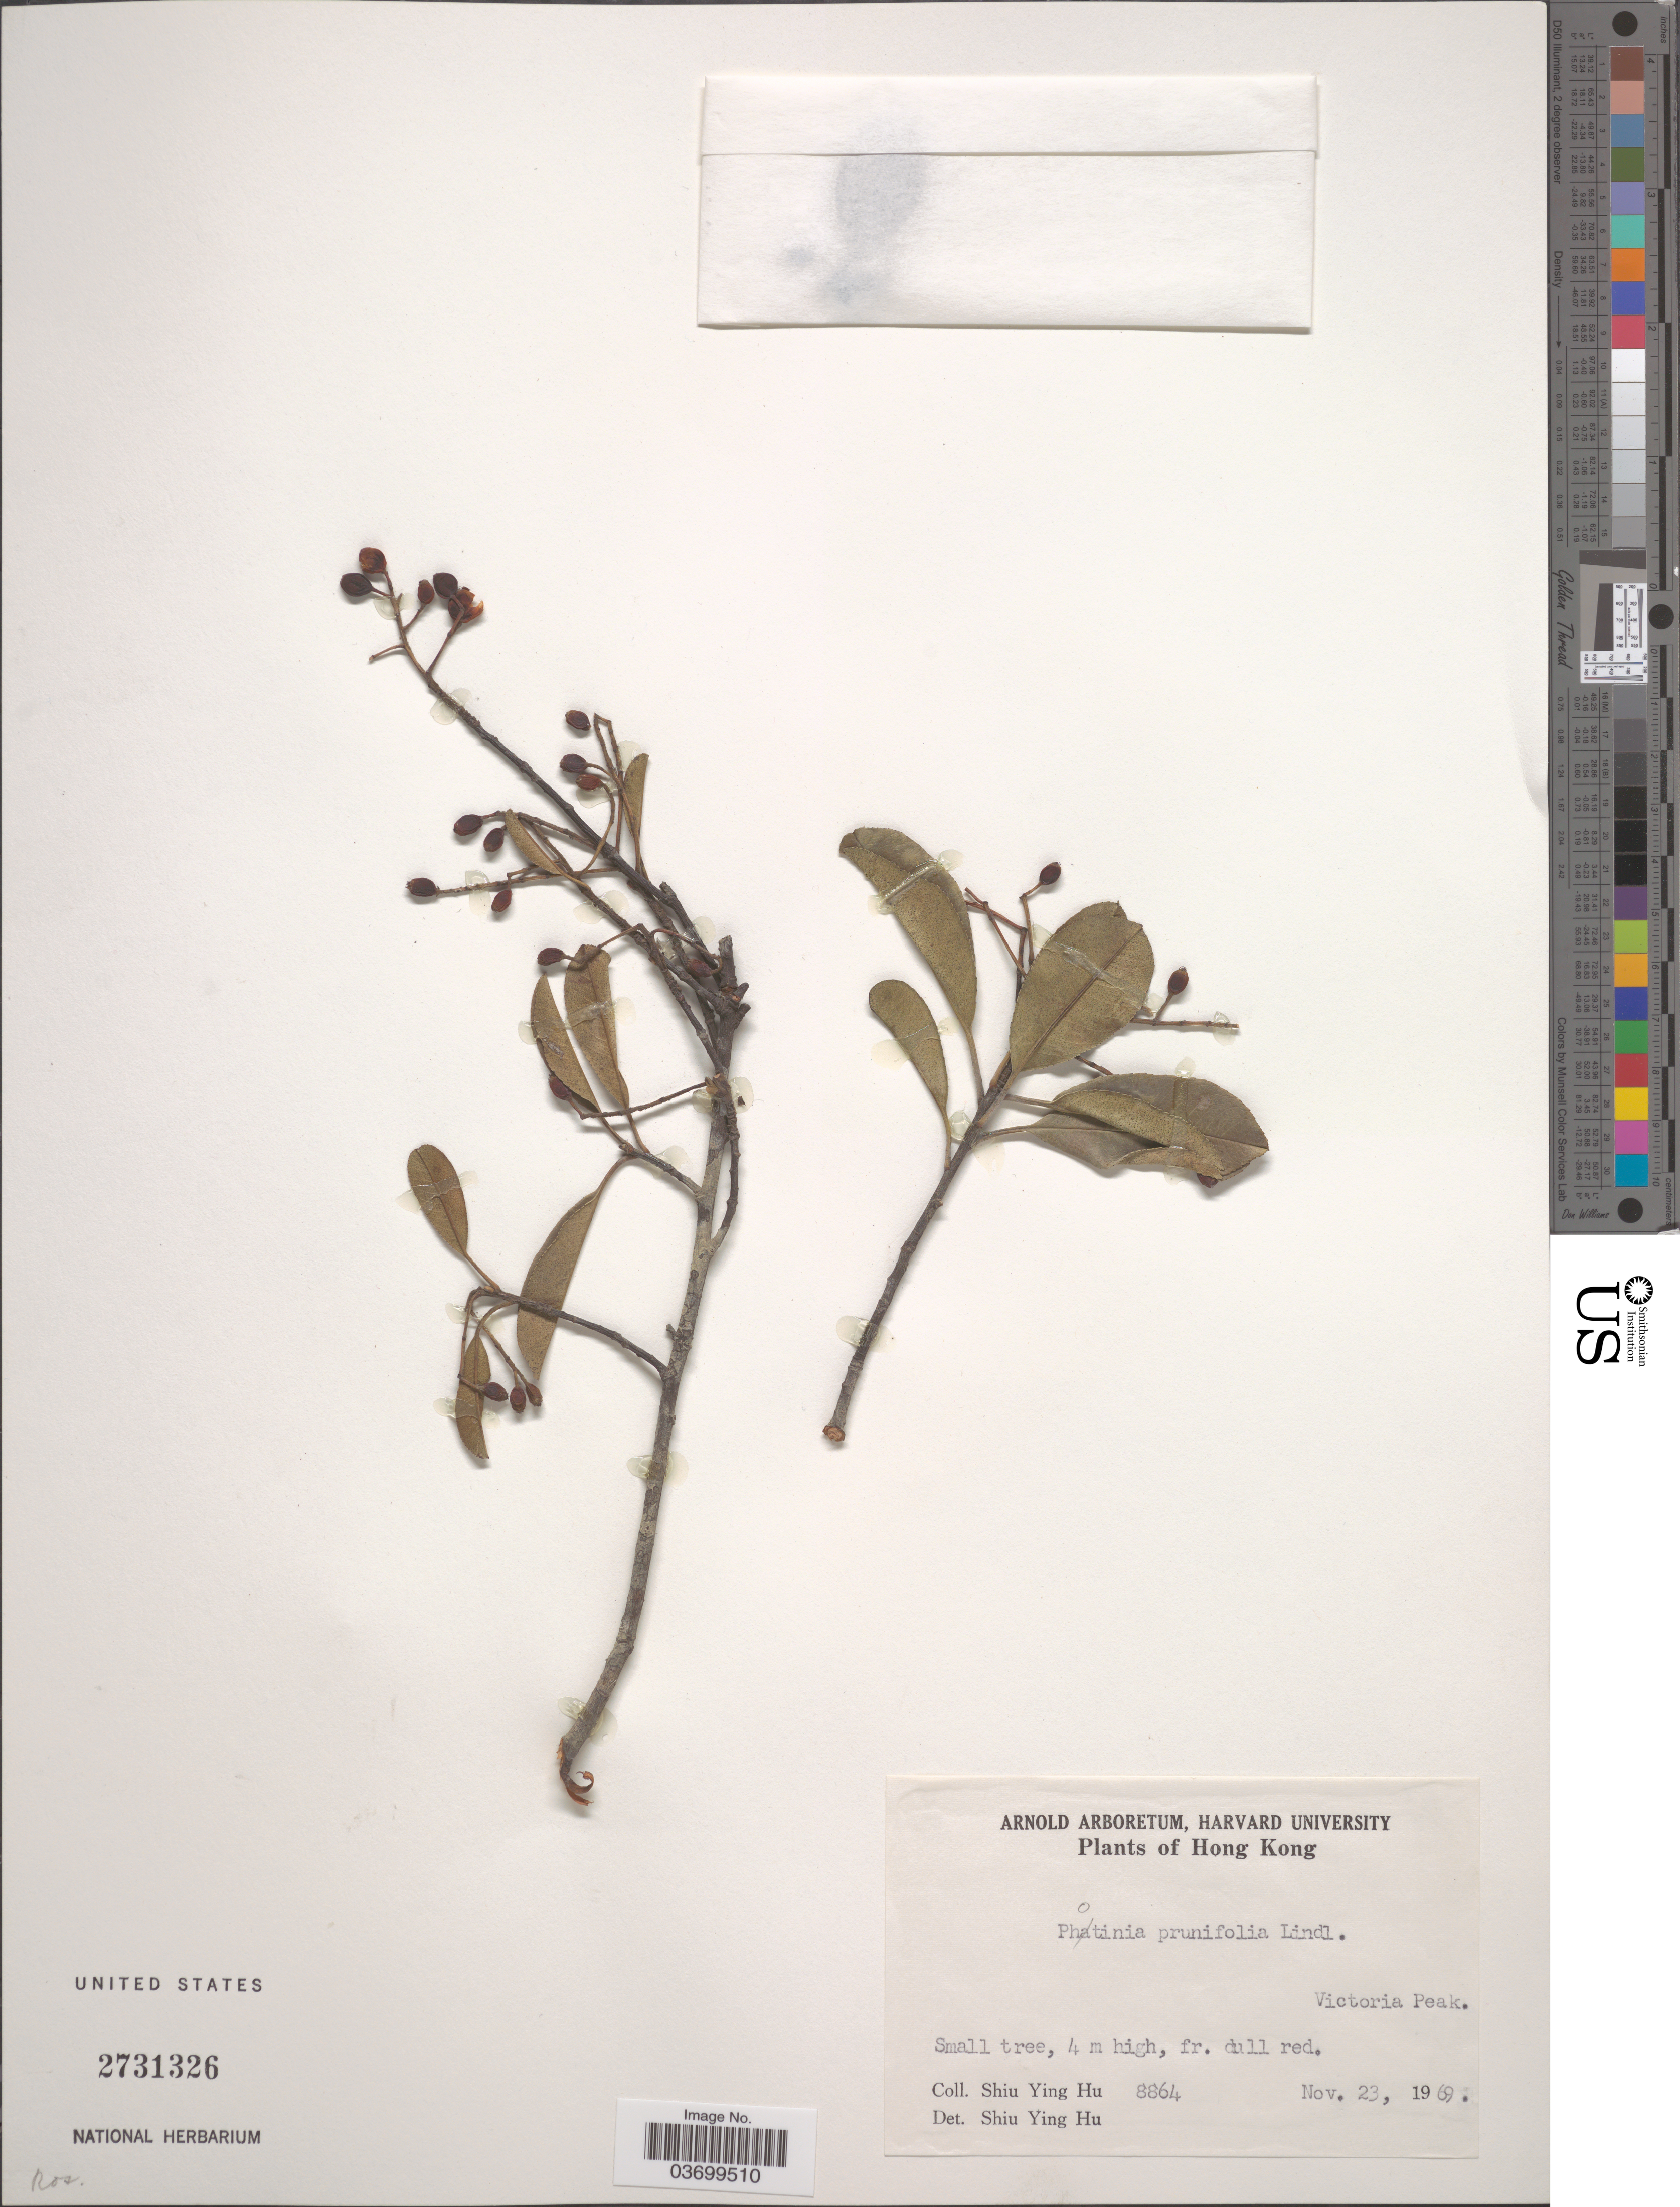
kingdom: Plantae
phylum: Tracheophyta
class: Magnoliopsida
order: Rosales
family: Rosaceae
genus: Photinia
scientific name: Photinia prunifolia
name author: (Hook. & Arn.) Lindl.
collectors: S. Y. Hu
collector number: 8864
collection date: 1969-11-23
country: China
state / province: Hong Kong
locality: Victoria Peak.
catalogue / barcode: US 2731326